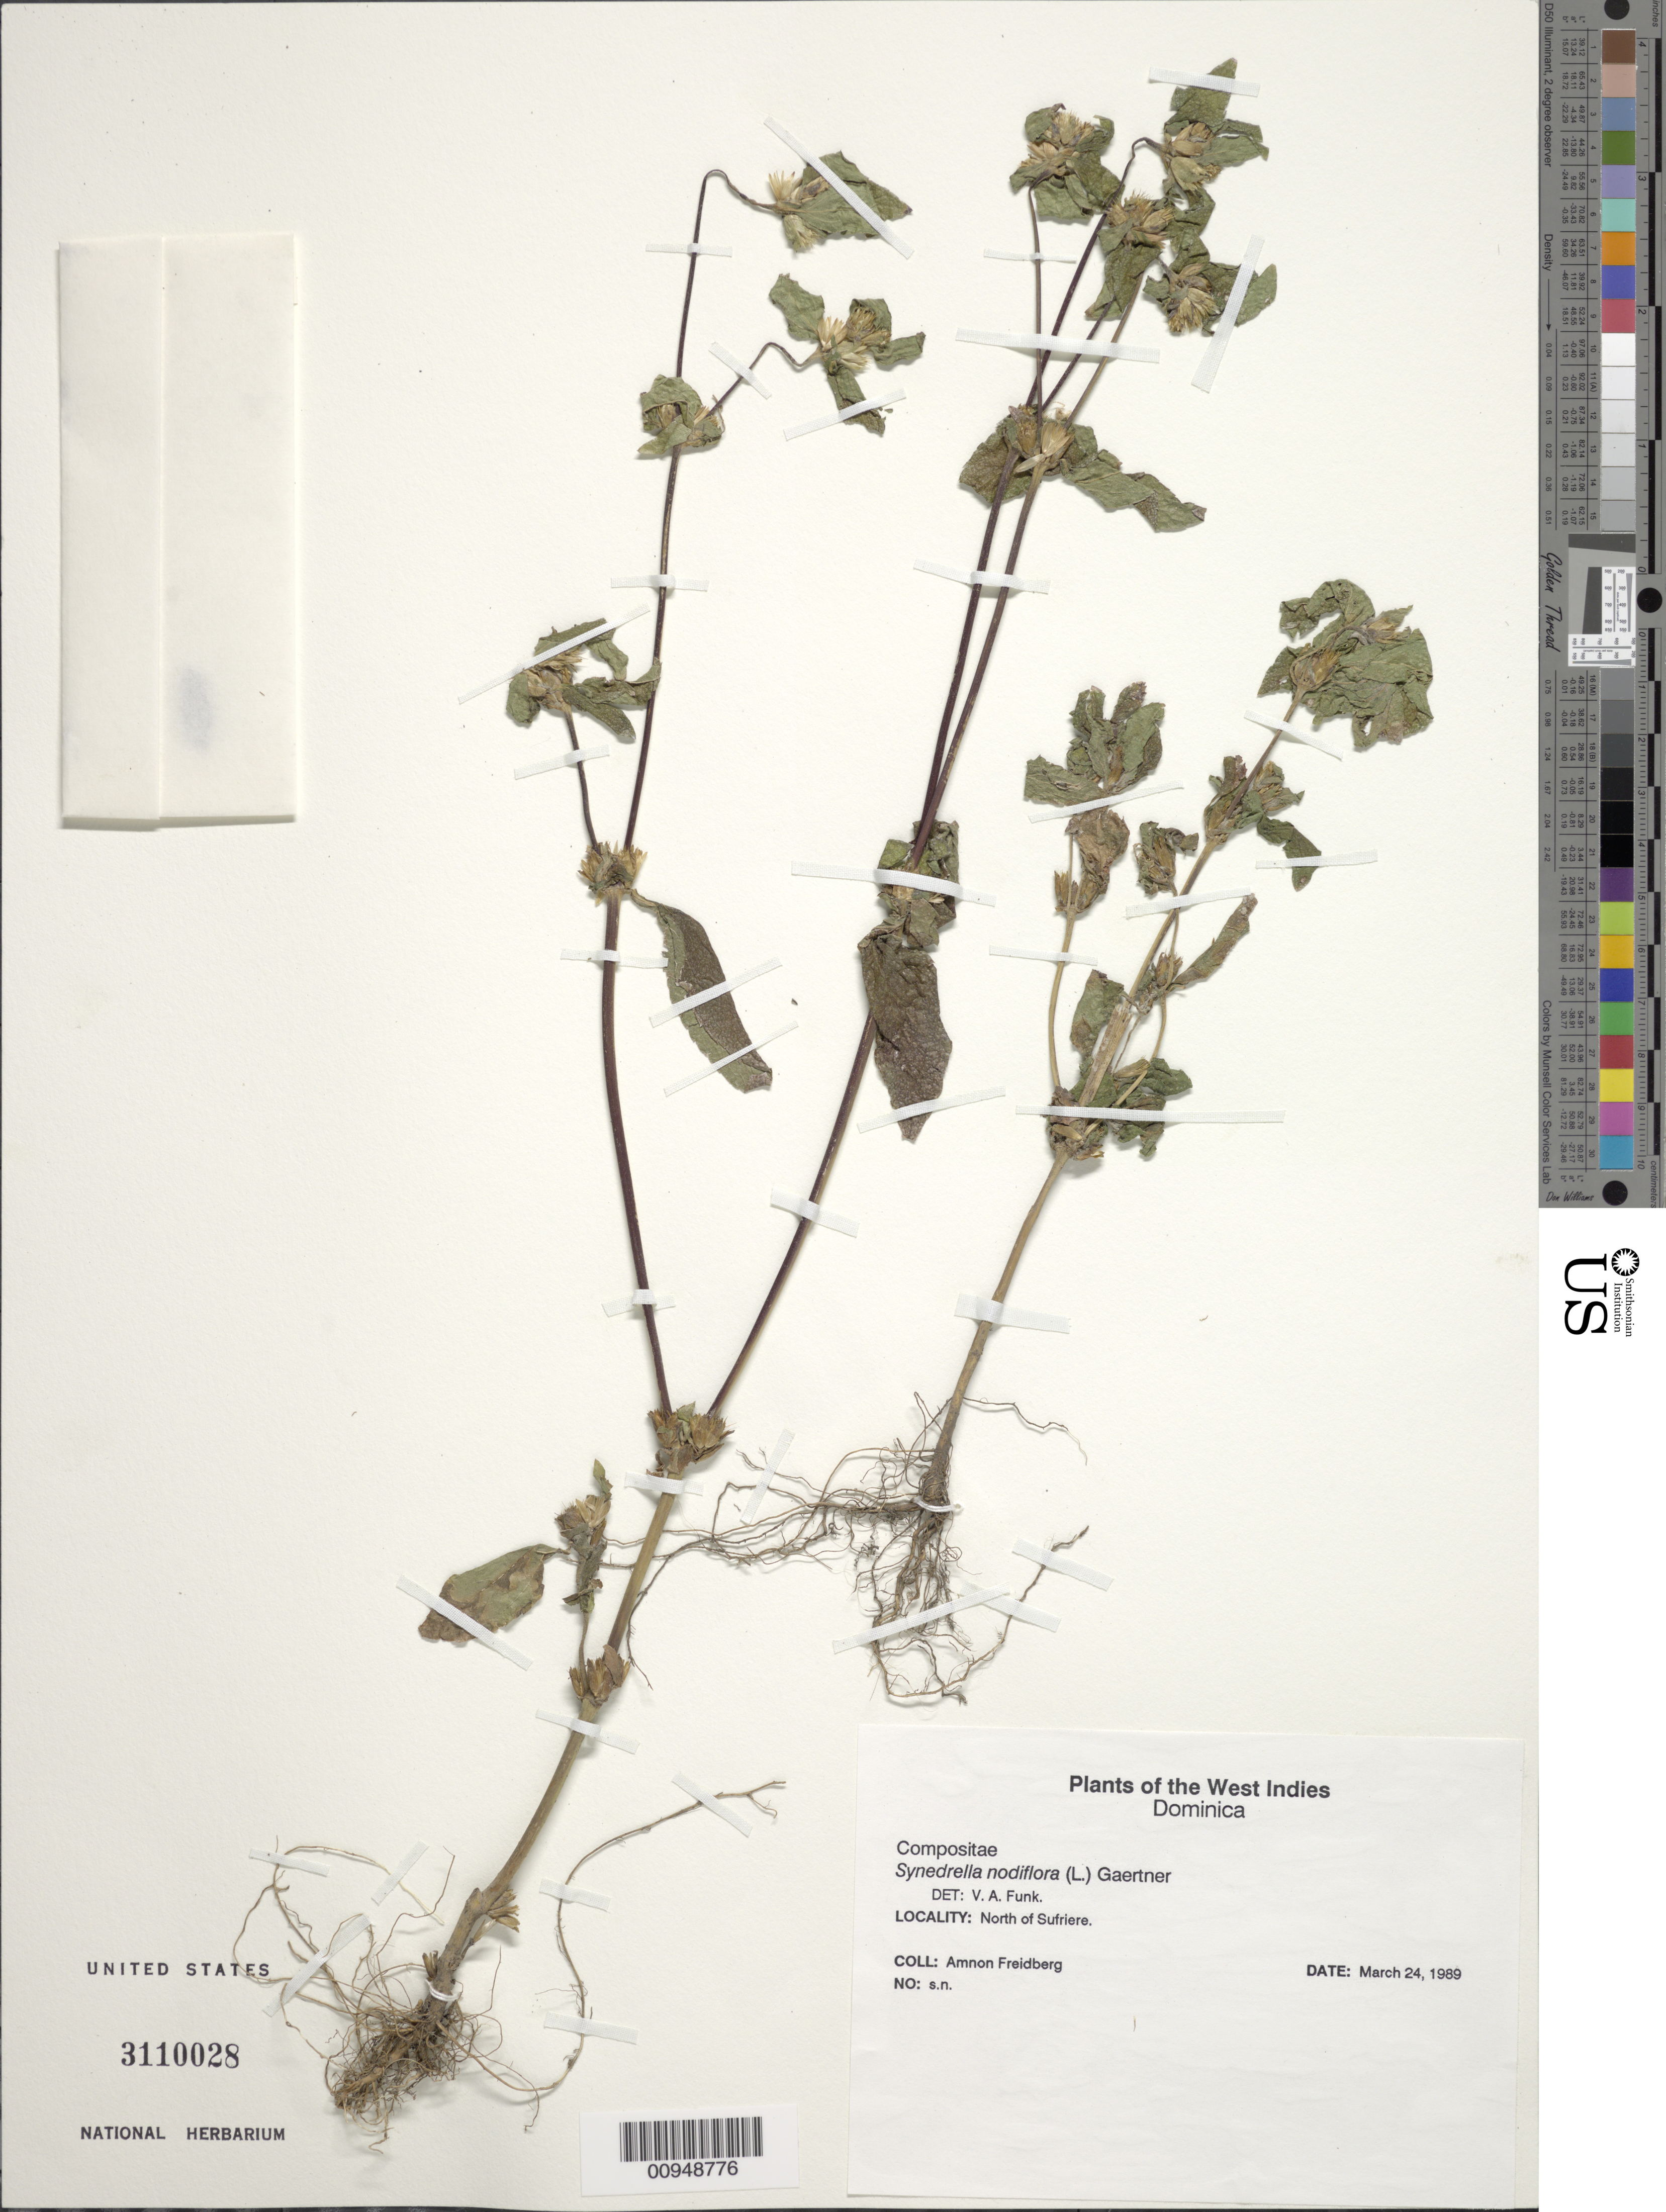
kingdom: Plantae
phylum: Tracheophyta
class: Magnoliopsida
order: Asterales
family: Asteraceae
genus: Synedrella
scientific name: Synedrella nodiflora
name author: (L.) Gaertn.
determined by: Funk, Vicki A., (BOT), Smithsonian Institution - National Museum of Natural History (UNITED STATES)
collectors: A. Freidberg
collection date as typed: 24 Mar 1989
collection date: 1989-03-24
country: Dominica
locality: North of Sufriere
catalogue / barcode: US 3110028